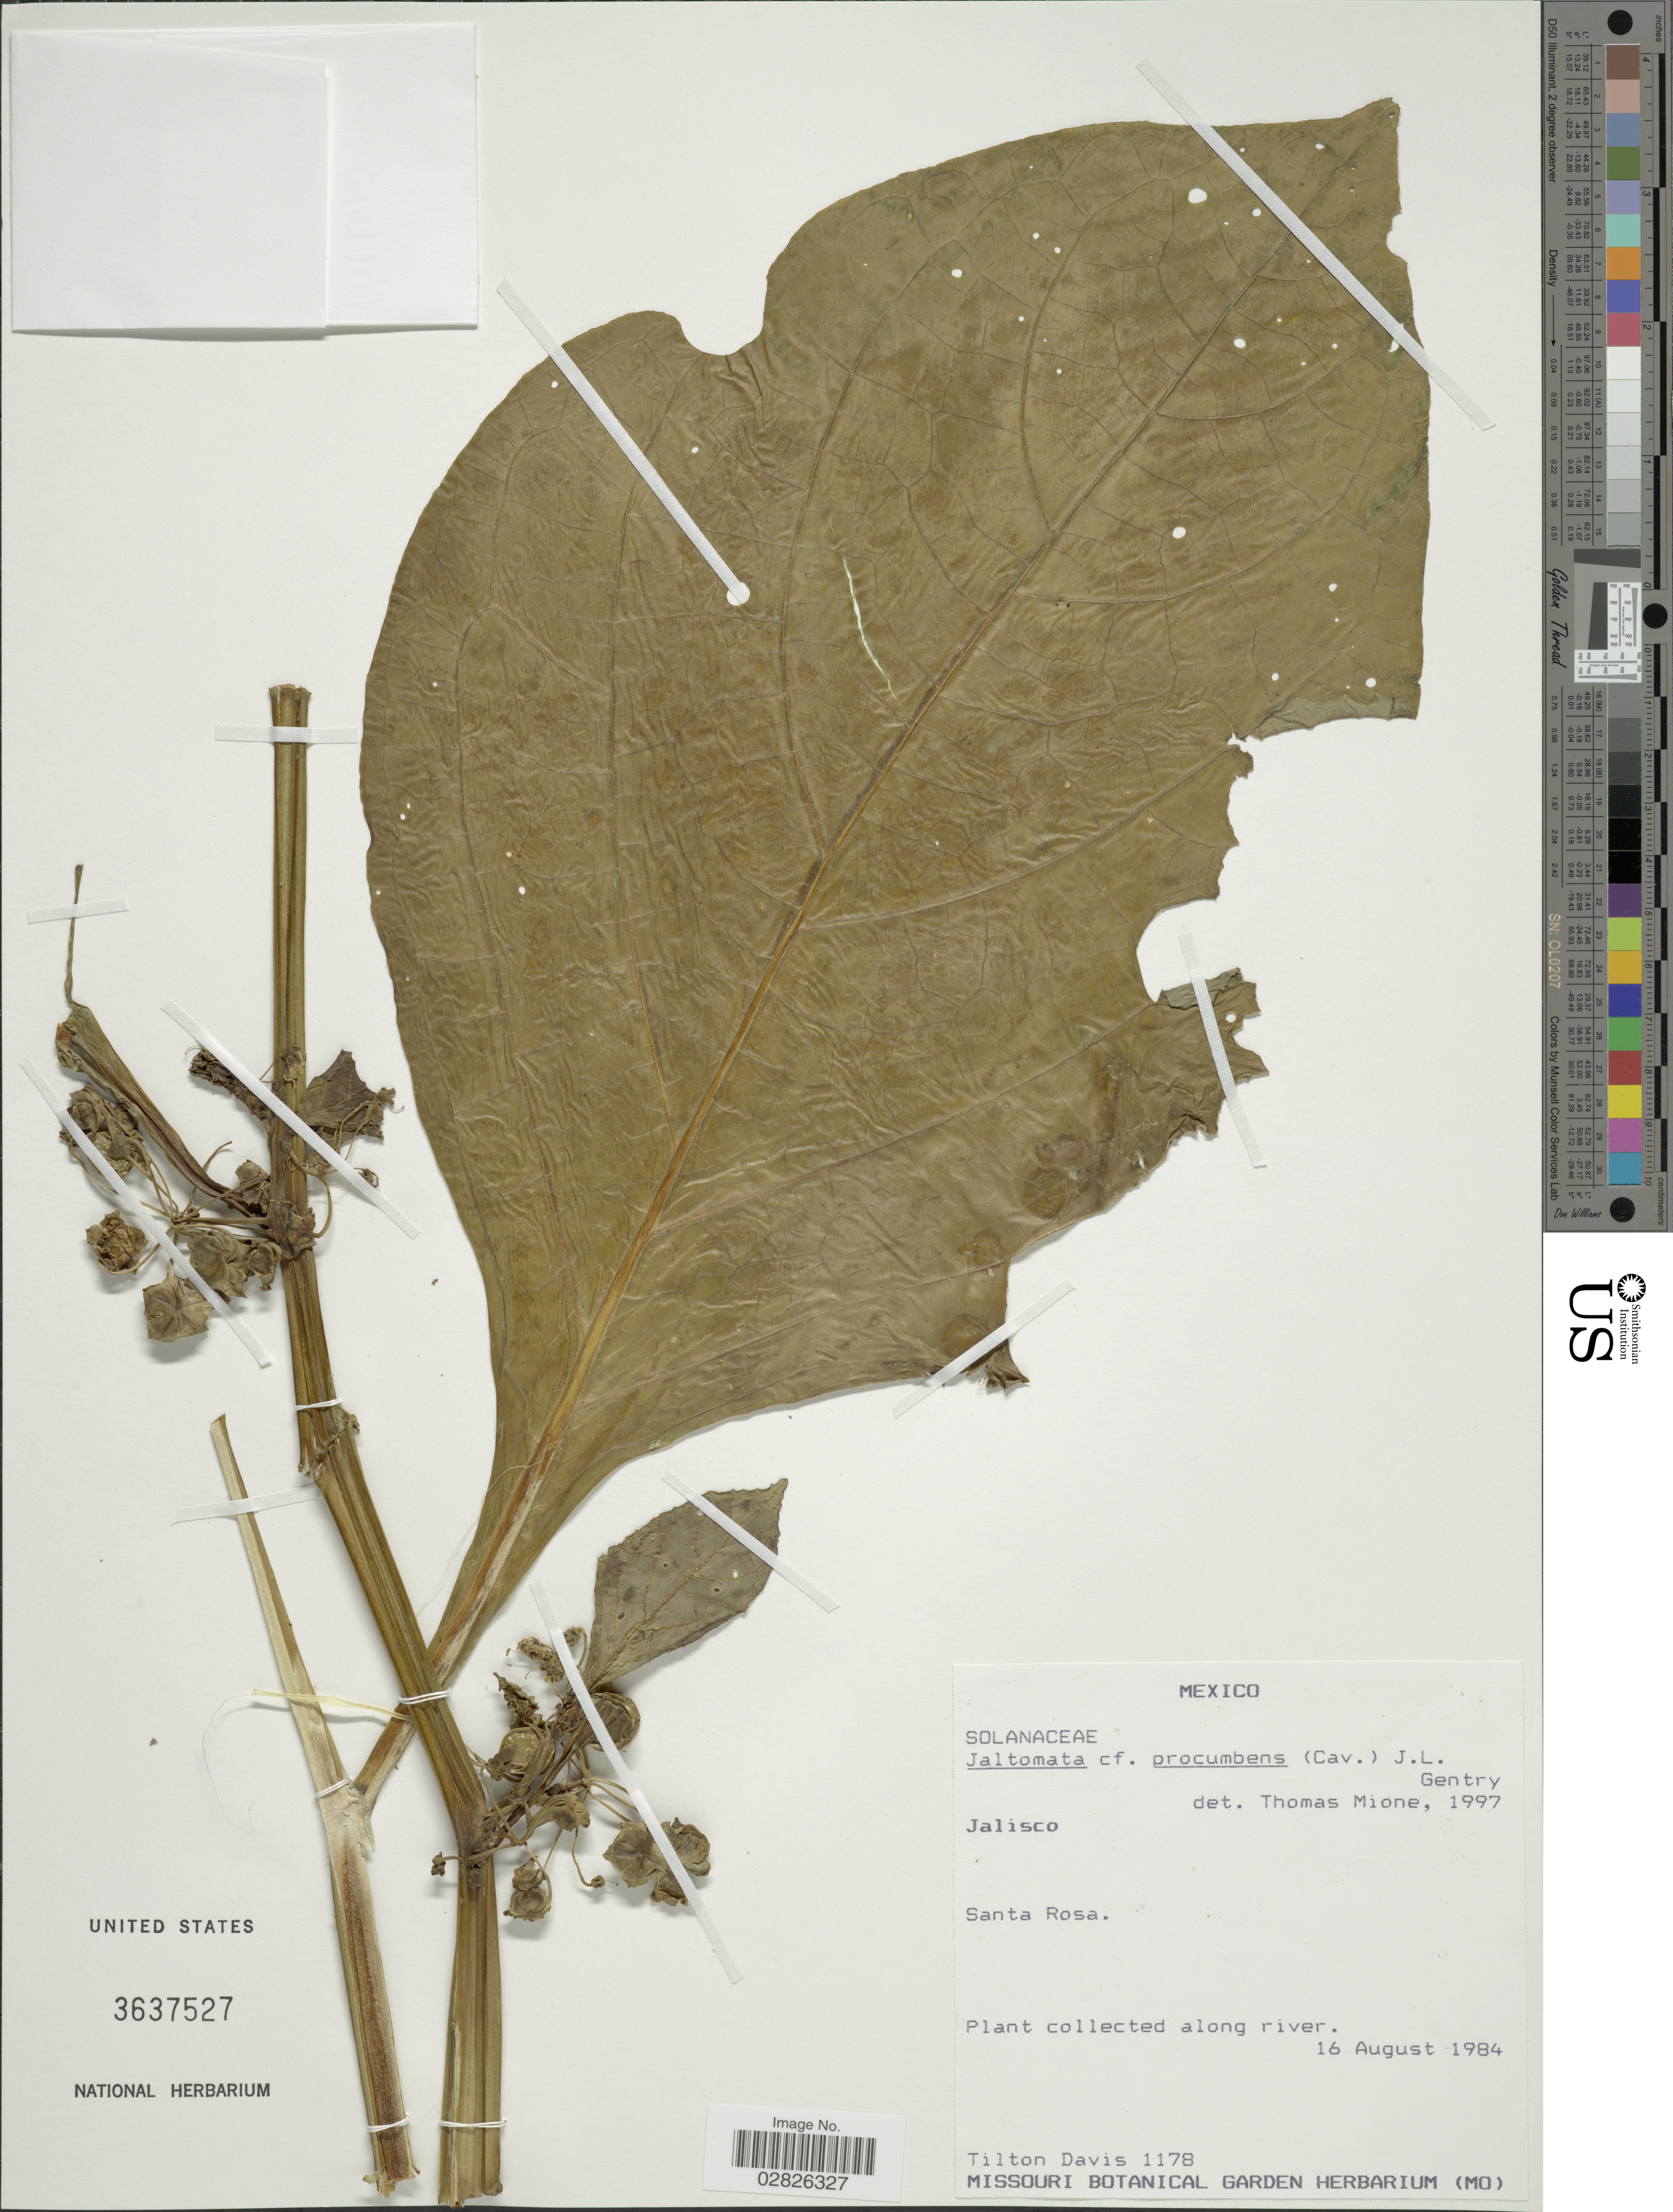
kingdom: Plantae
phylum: Tracheophyta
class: Magnoliopsida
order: Solanales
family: Solanaceae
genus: Jaltomata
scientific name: Jaltomata procumbens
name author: (Cav.) J.L. Gentry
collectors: T. Davis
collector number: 1178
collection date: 1984-08-16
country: Mexico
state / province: Jalisco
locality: Santa Rosa. Along river.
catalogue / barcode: US 3637527